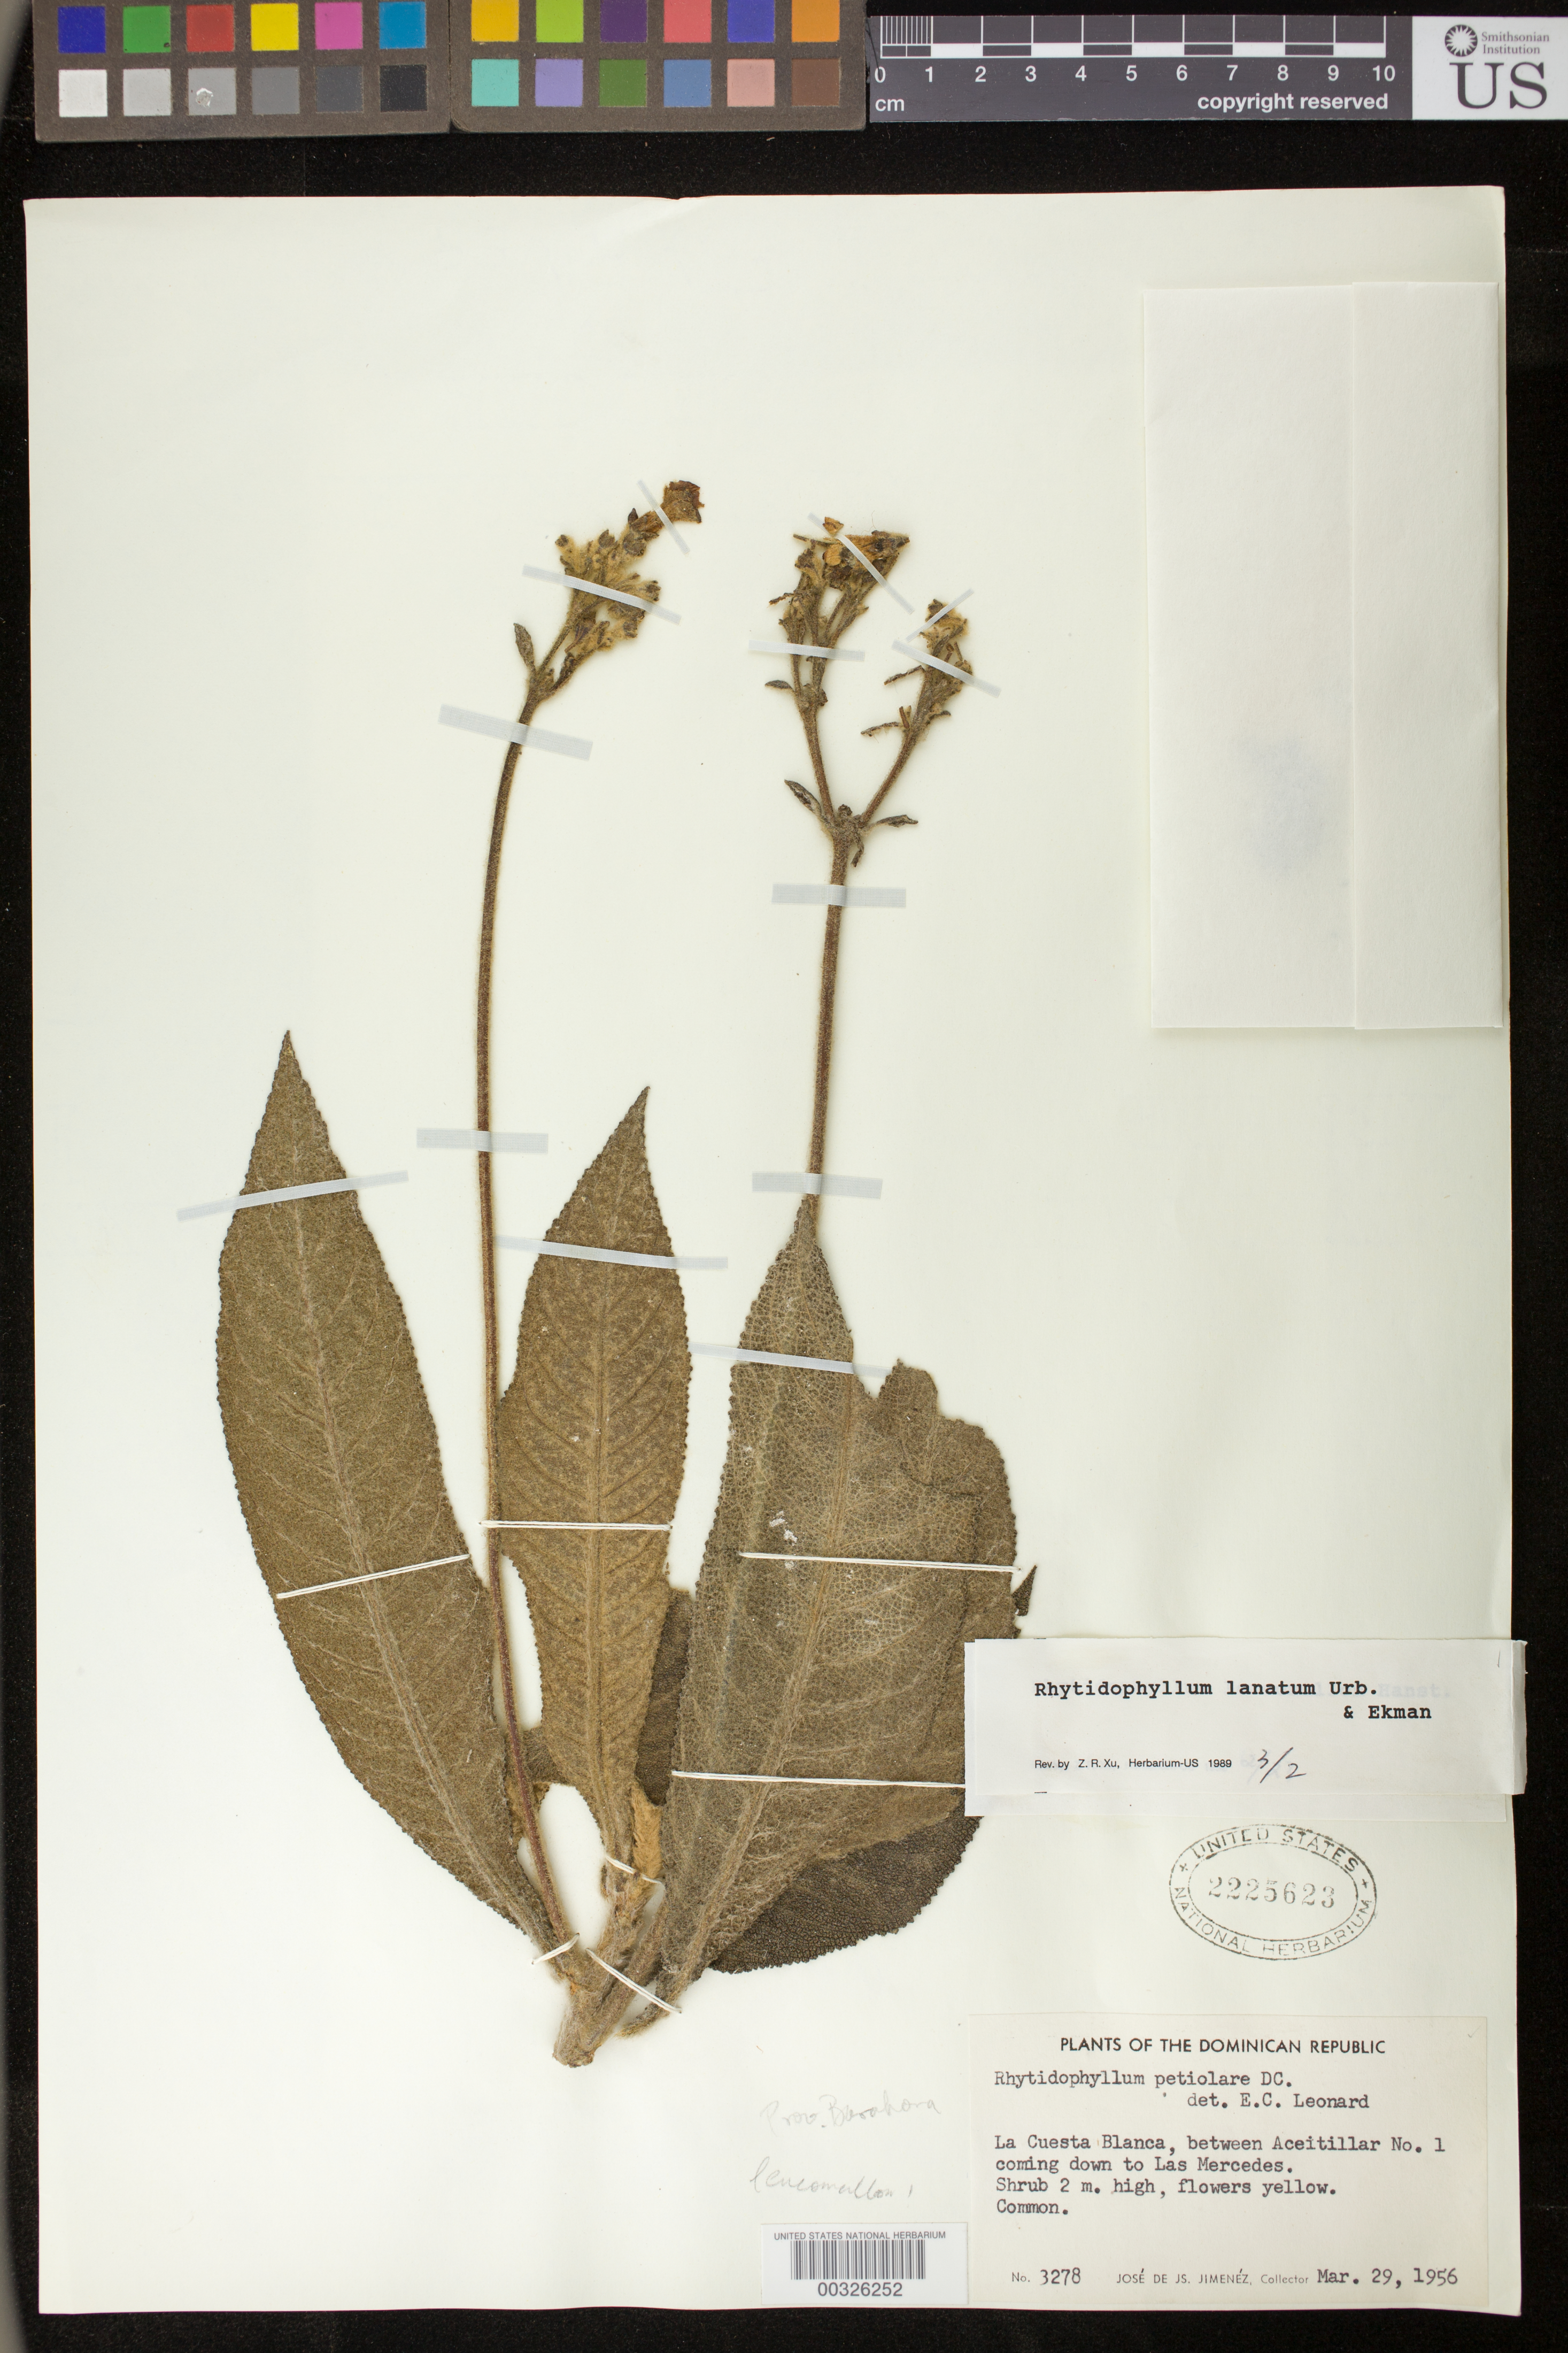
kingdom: Plantae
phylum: Tracheophyta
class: Magnoliopsida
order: Lamiales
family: Gesneriaceae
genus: Rhytidophyllum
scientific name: Rhytidophyllum lanatum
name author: Urb. & Ekman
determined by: Skog, Laurence E.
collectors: J. J. Jiménez Almonte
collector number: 3278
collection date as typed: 29 Mar 1956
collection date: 1956-03-29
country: Dominican Republic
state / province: Pedernales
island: Hispaniola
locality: La Cuesta Blanca, between Aceitillar No. 1 coming down to Las Mercedes [Cuesta Blanca-Entre Aceitillar y Las Mercedes, Prov. Barahona]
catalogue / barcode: US 2225623